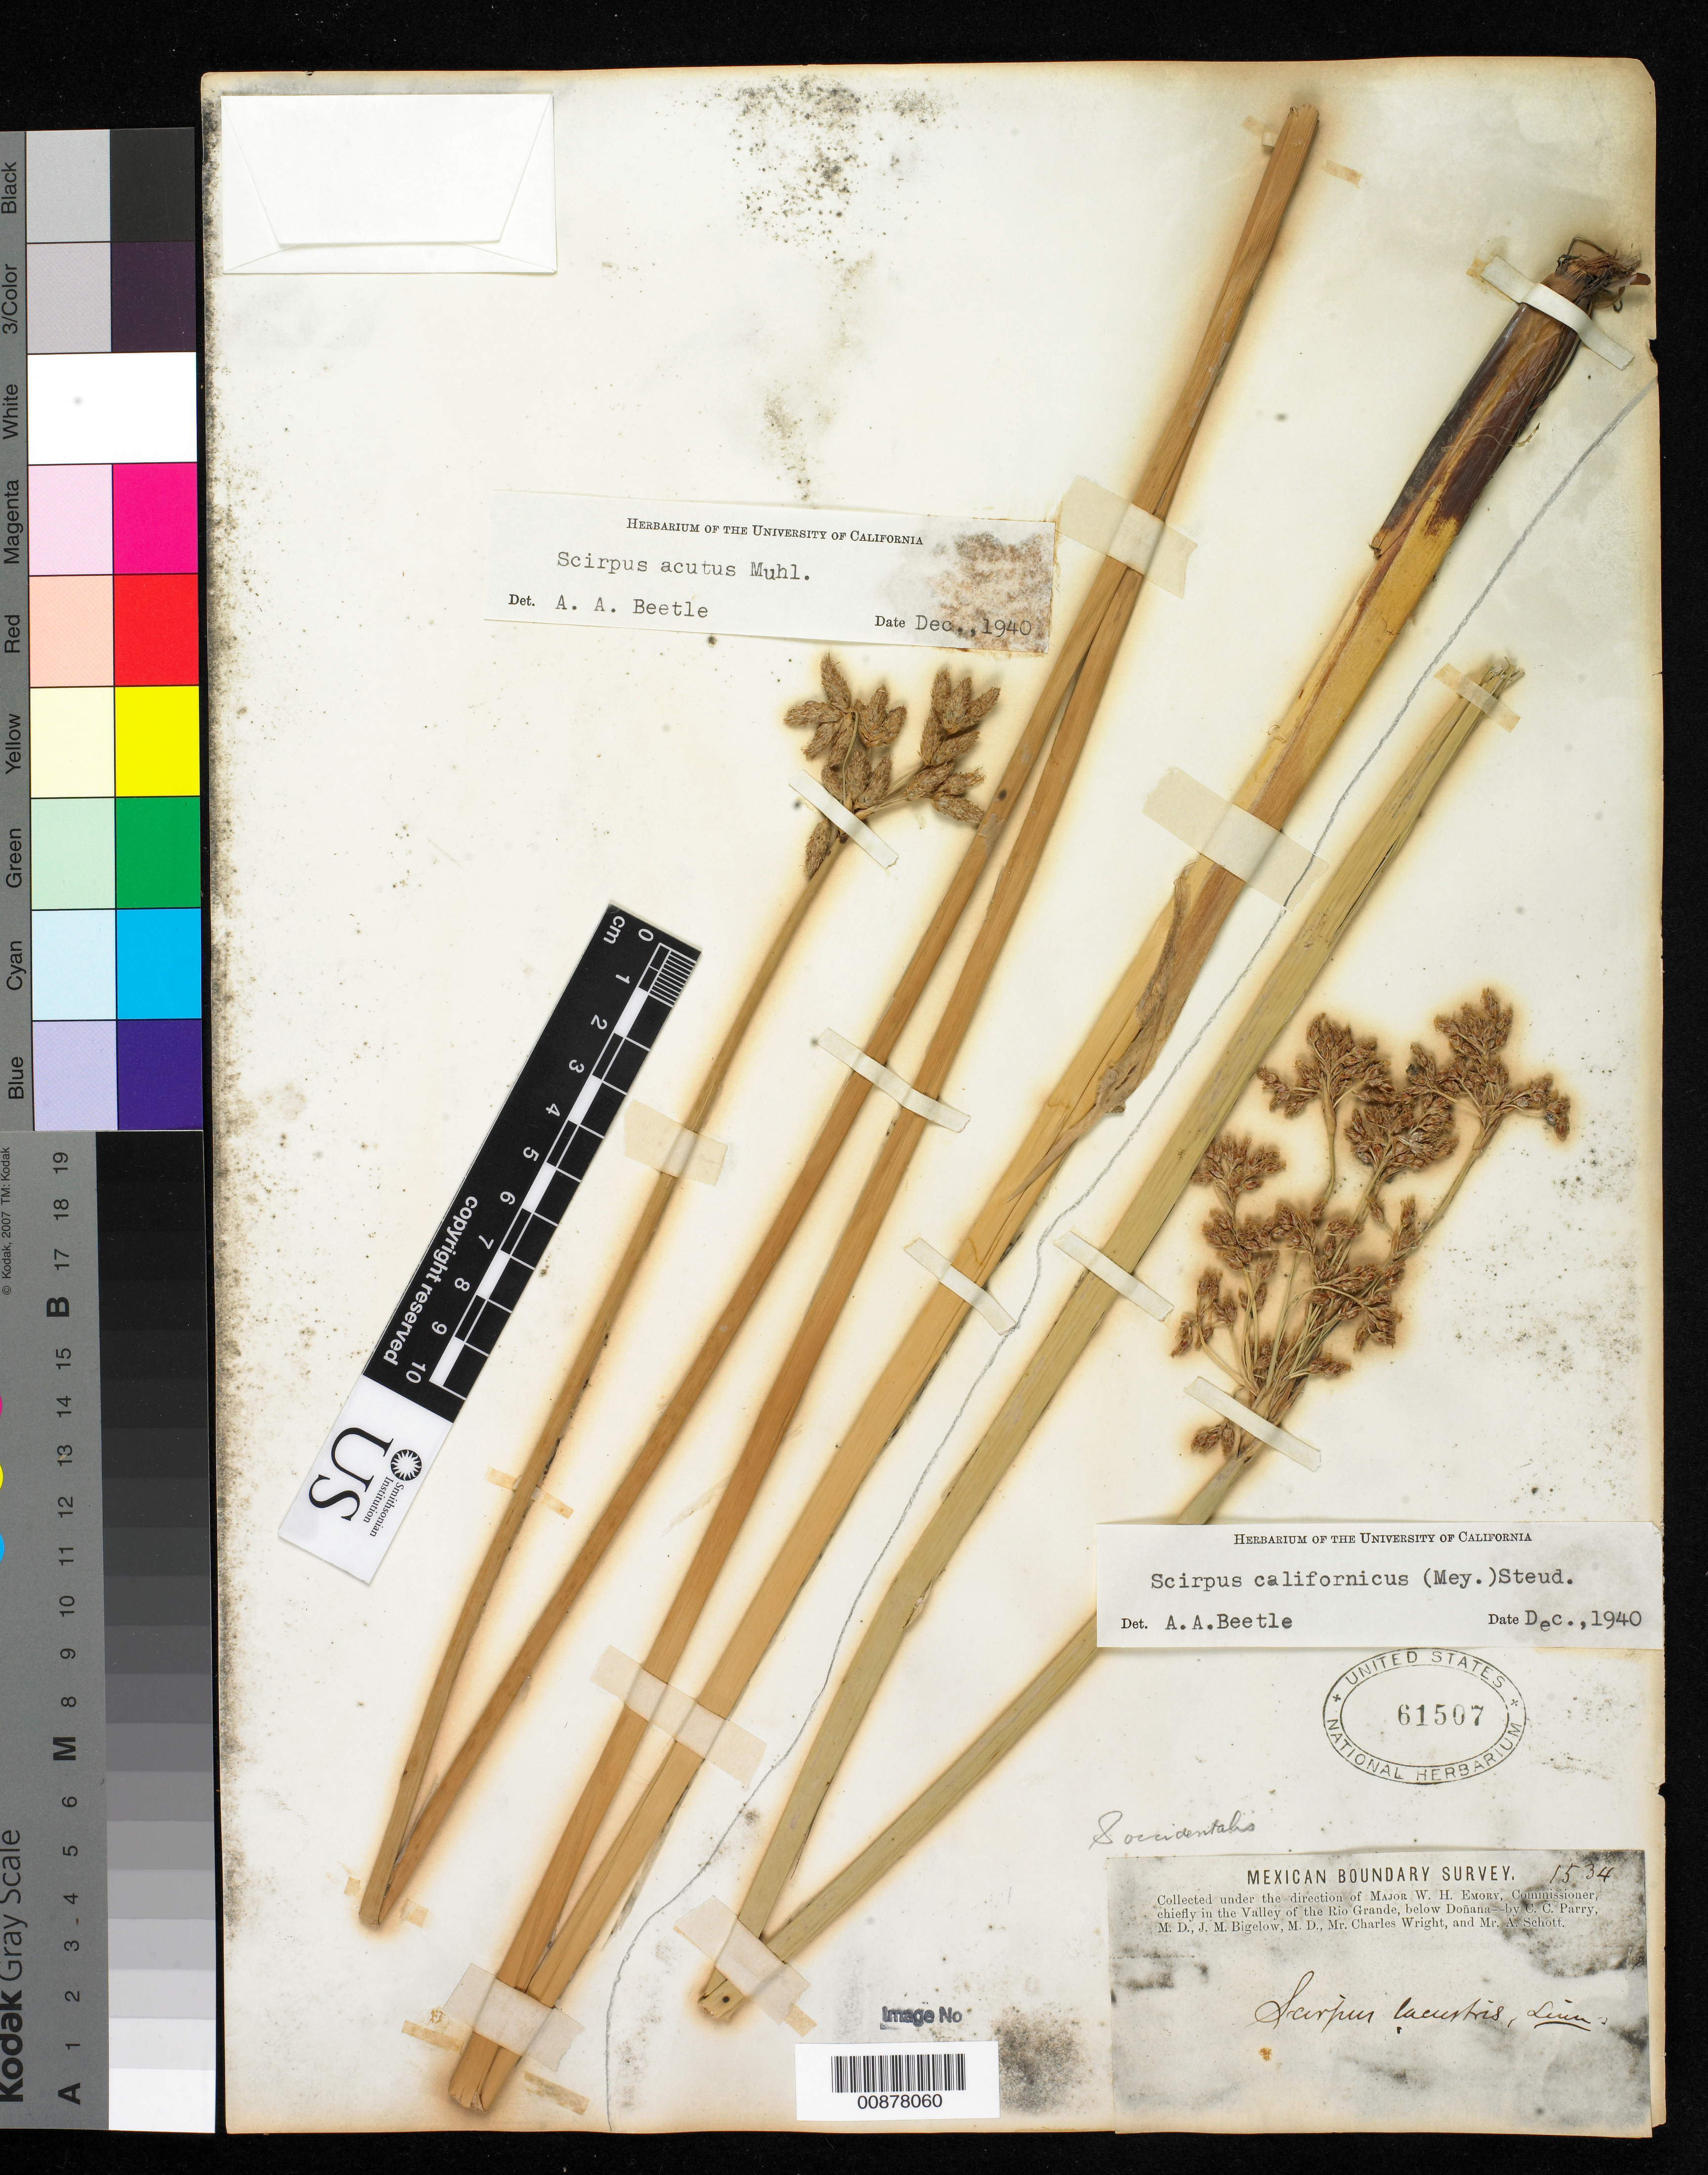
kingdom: Plantae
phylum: Tracheophyta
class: Liliopsida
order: Poales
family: Cyperaceae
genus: Schoenoplectus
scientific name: Schoenoplectus californicus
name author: (C.A. Mey.) Soják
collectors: C. C. Parry, J. M. Bigelow, C. Wright & A. C. V. Schott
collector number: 1534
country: United States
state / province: New Mexico / Texas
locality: Valley of the Rio Grande, below Doñana.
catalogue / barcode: US 61507